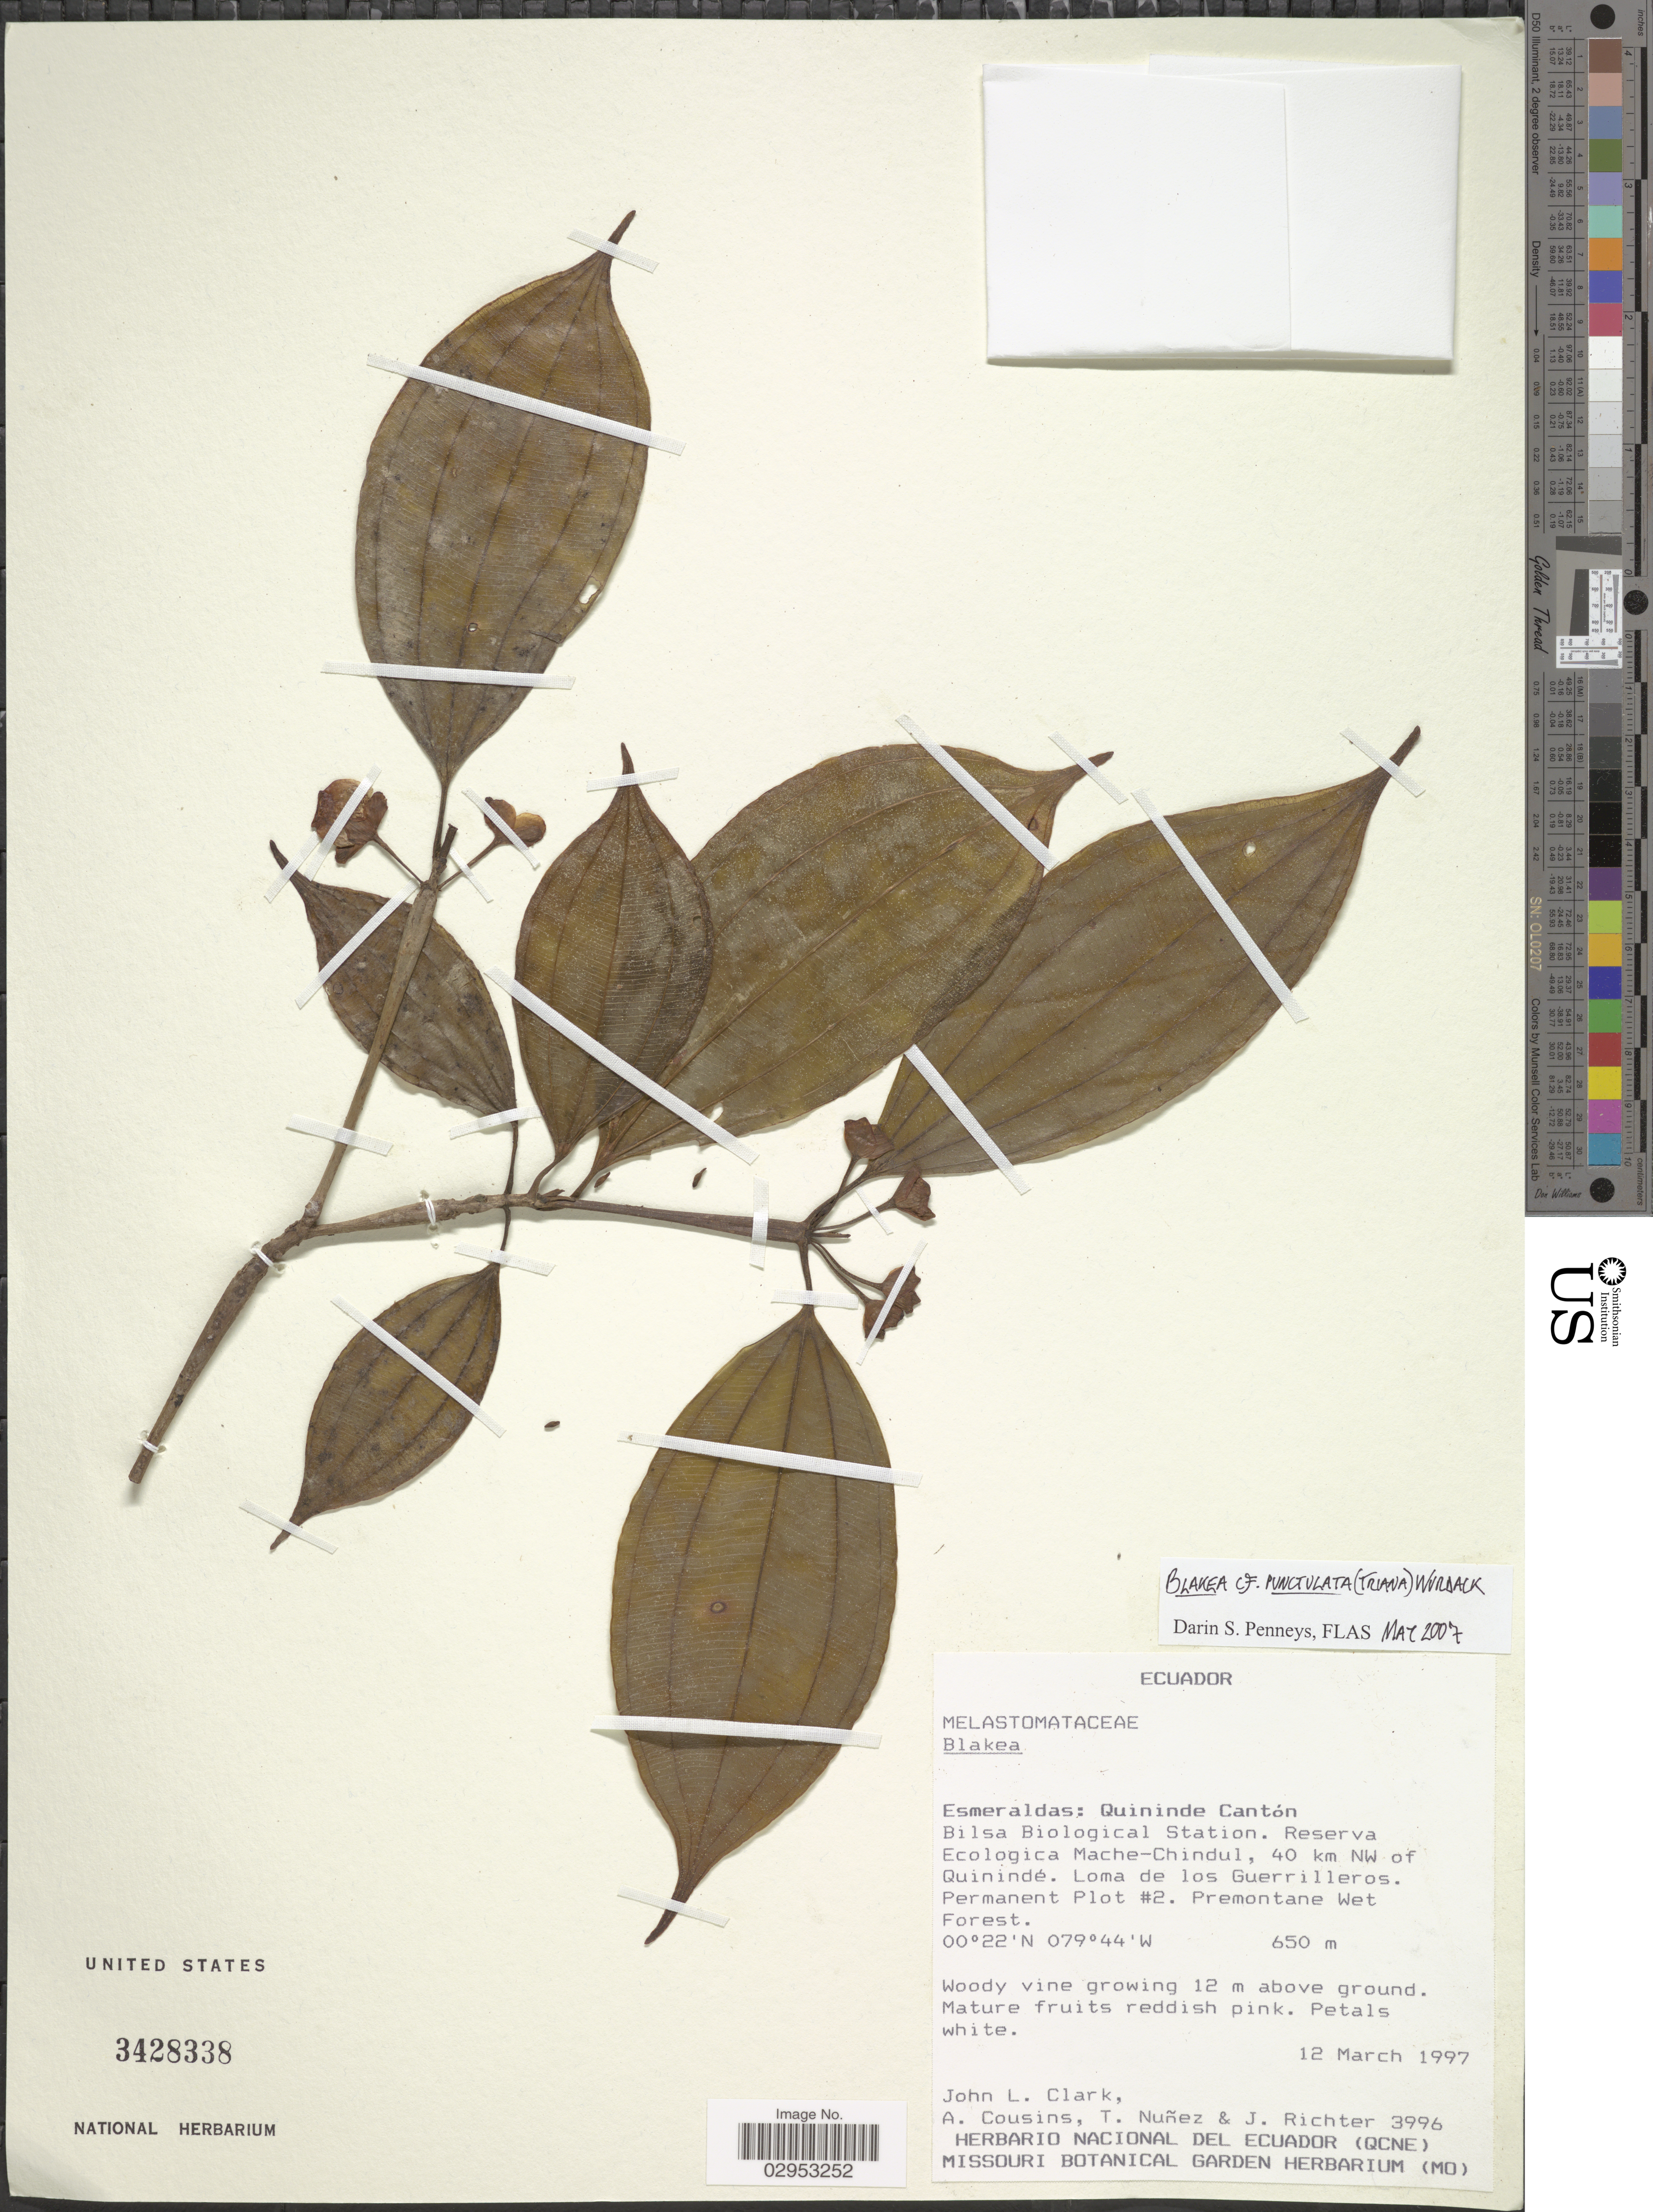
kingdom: Plantae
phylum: Tracheophyta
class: Magnoliopsida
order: Myrtales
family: Melastomataceae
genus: Blakea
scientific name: Blakea punctulata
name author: (Triana) Wurdack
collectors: J. L. Clark, A. Cousins, T. Núñez & J. Richter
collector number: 3996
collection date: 1997-03-12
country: Ecuador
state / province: Esmeraldas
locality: Quininde Cantón. Bilsa Biological Station. Reserva Ecologica Mache-Chindul, 40 km NW of Quinindé. Loma de los Guerrilleros. Permanent Plot #2.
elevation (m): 650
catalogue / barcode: US 3428338